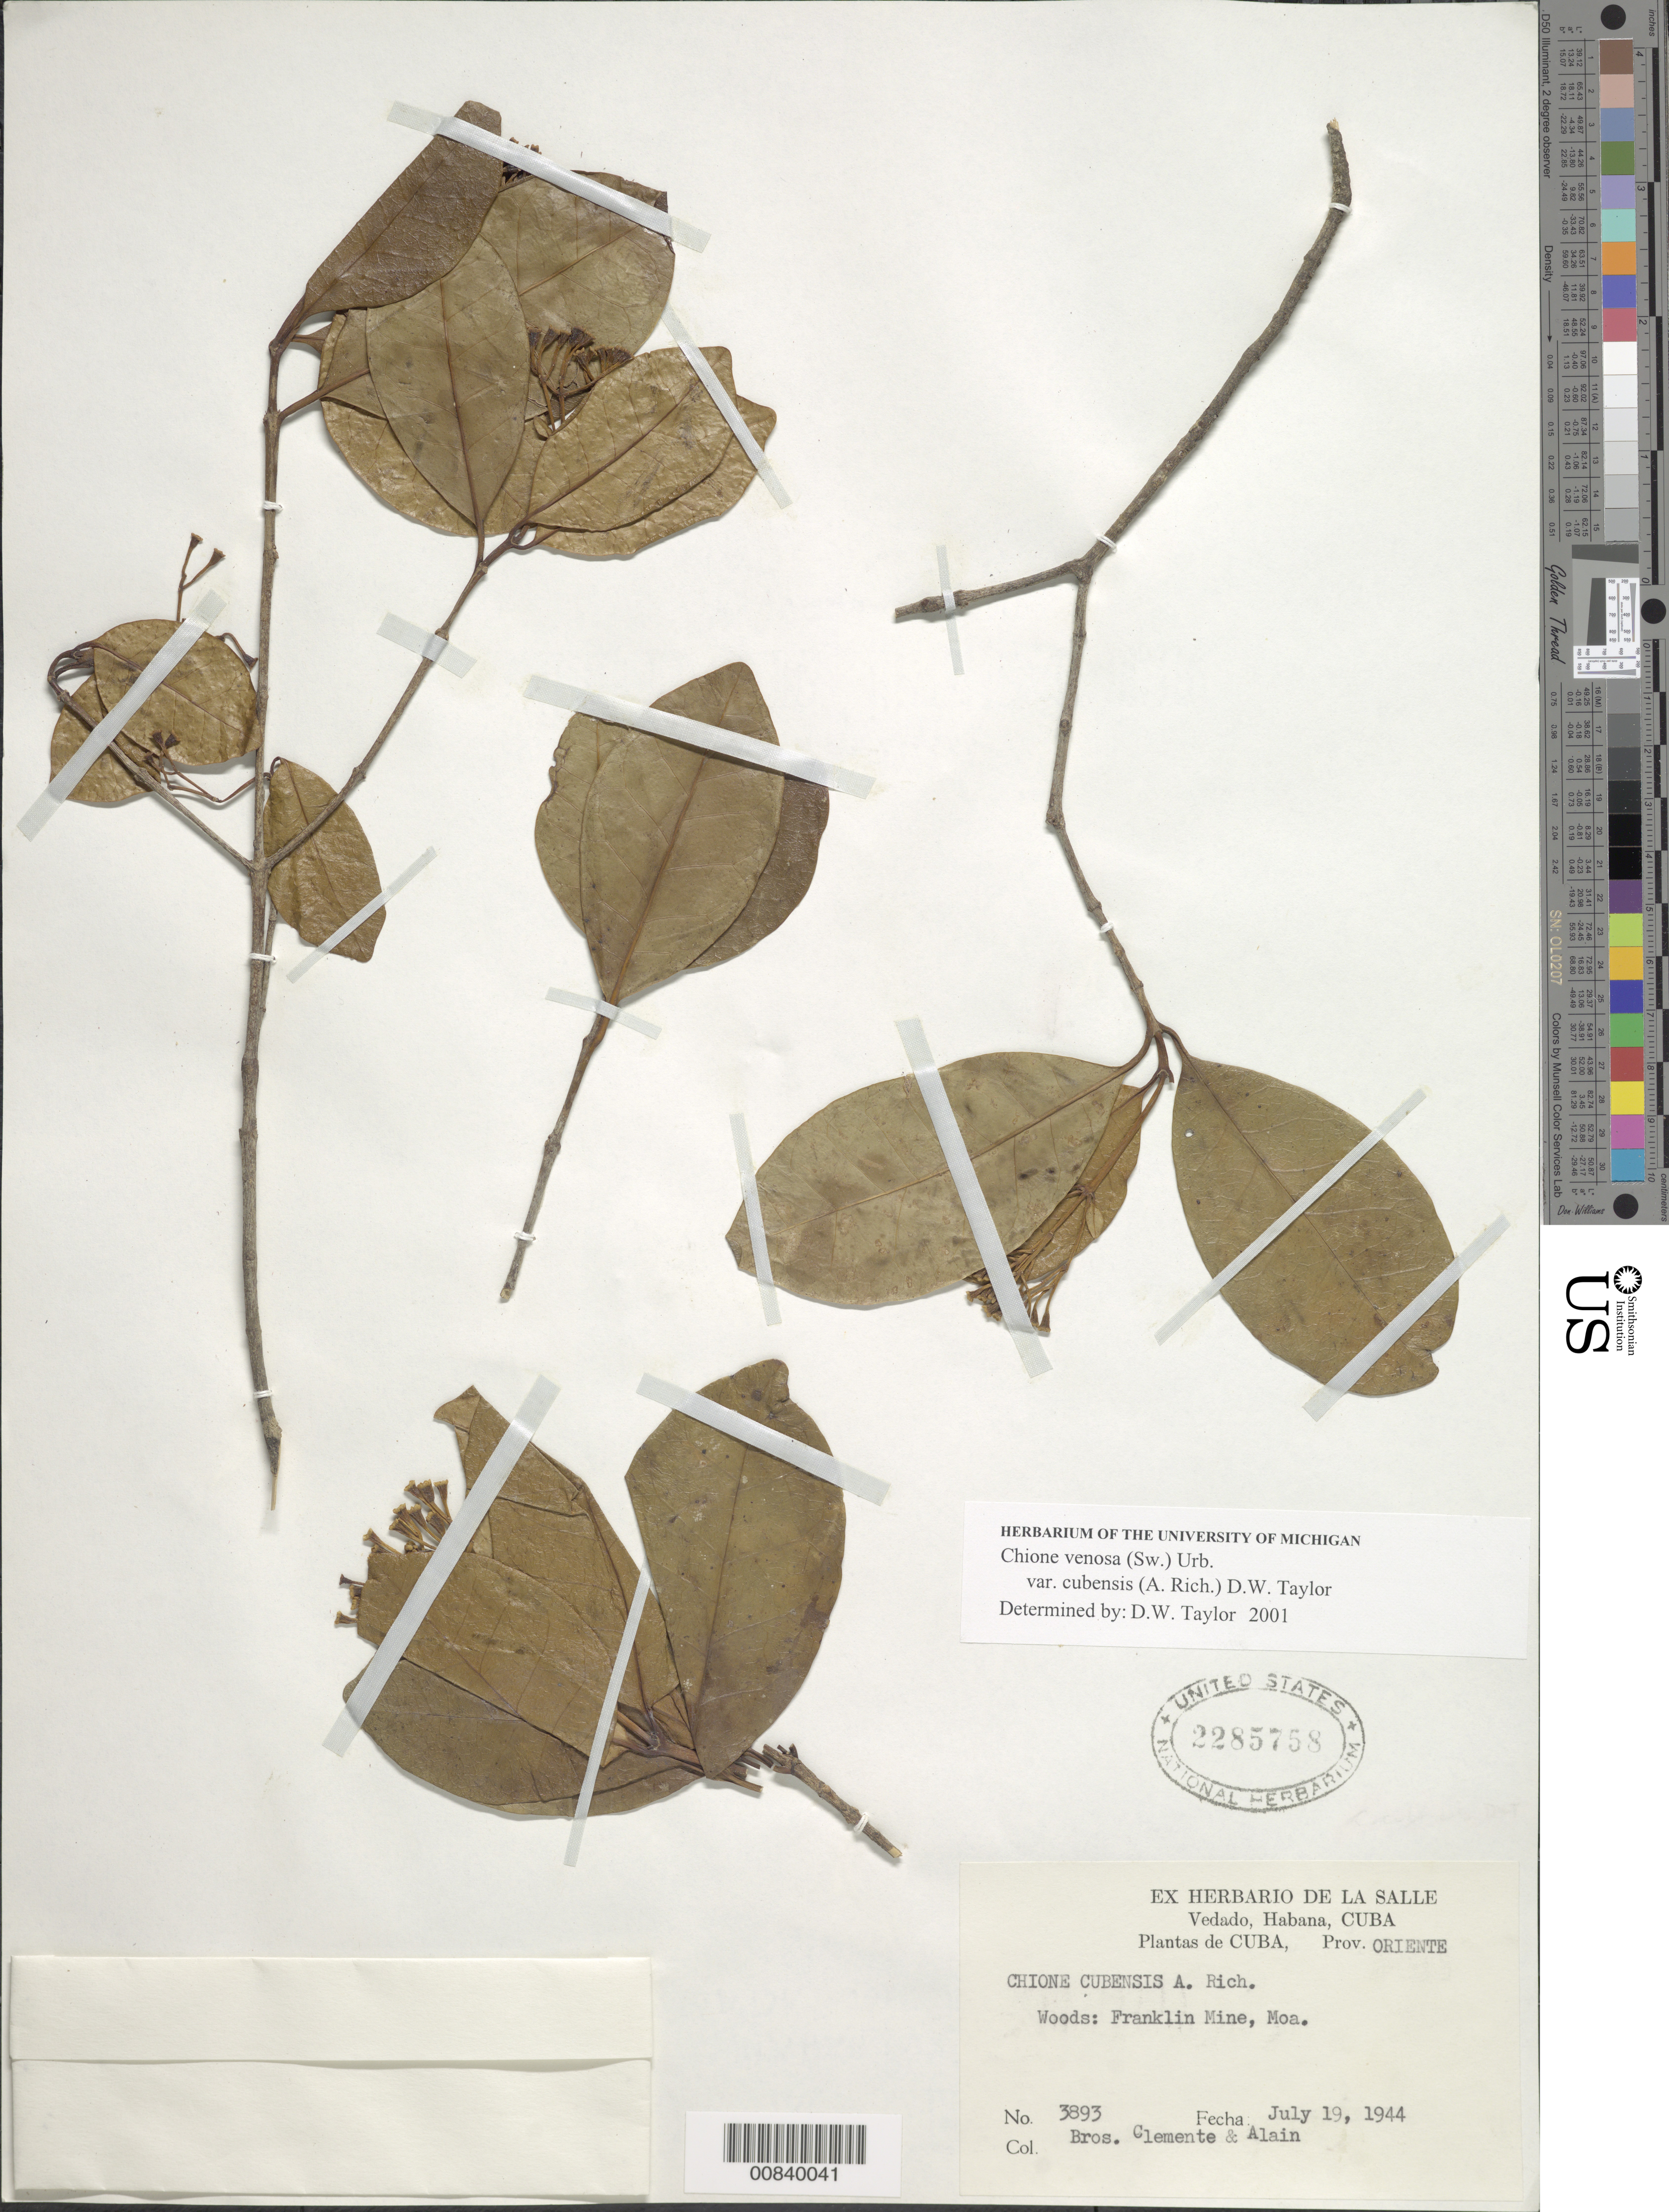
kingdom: Plantae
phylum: Tracheophyta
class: Magnoliopsida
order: Gentianales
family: Rubiaceae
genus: Chione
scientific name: Chione venosa var. cubensis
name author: (Sw.) Urb.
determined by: Taylor, D. W., (MICH), University of Michigan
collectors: A. H. Liogier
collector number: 3893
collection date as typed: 19 Jul 1944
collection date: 1944-07-19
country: Cuba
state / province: Oriente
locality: Franklin Mine, Moa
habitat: Woods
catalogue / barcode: US 2285758